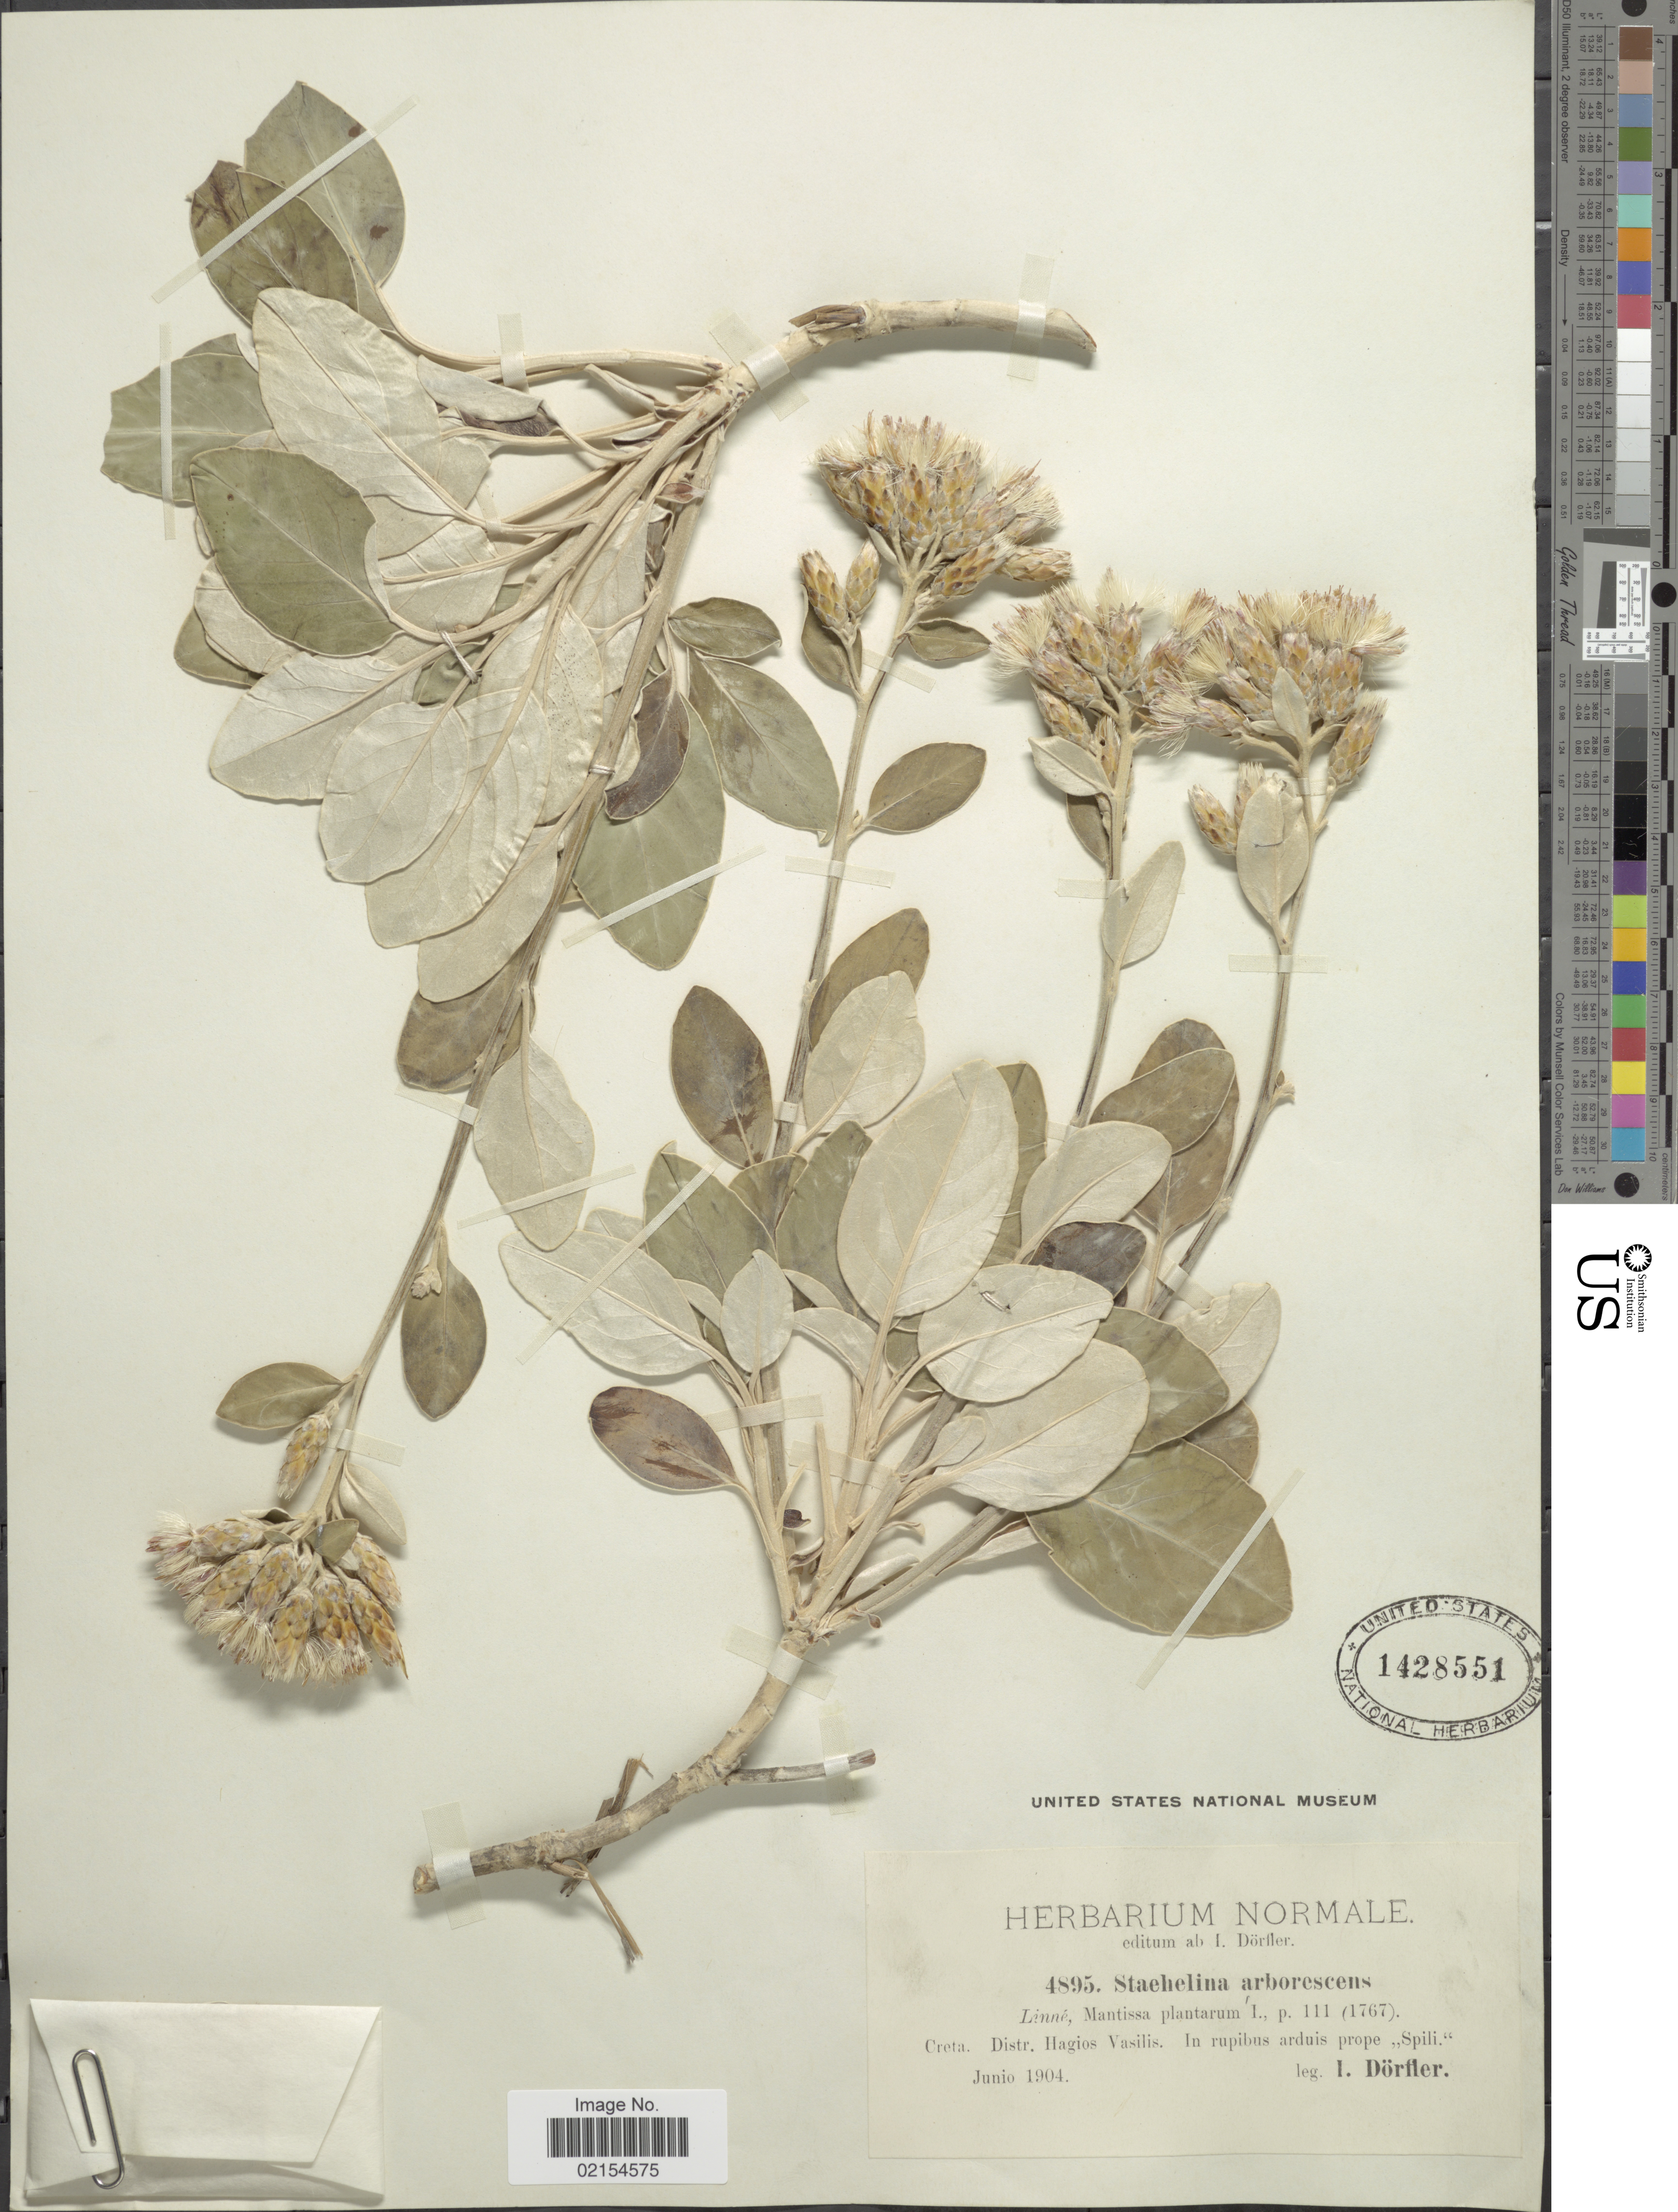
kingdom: Plantae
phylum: Tracheophyta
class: Magnoliopsida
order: Asterales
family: Asteraceae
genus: Staehelina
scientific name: Staehelina petiolata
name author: (L.) Hilliard & B.L. Burtt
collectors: I. Dörfler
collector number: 4895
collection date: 1904-06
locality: Creta, Distr. Hagios Vasilis, In rupibus arduis prope, Spili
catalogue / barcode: US 1428551